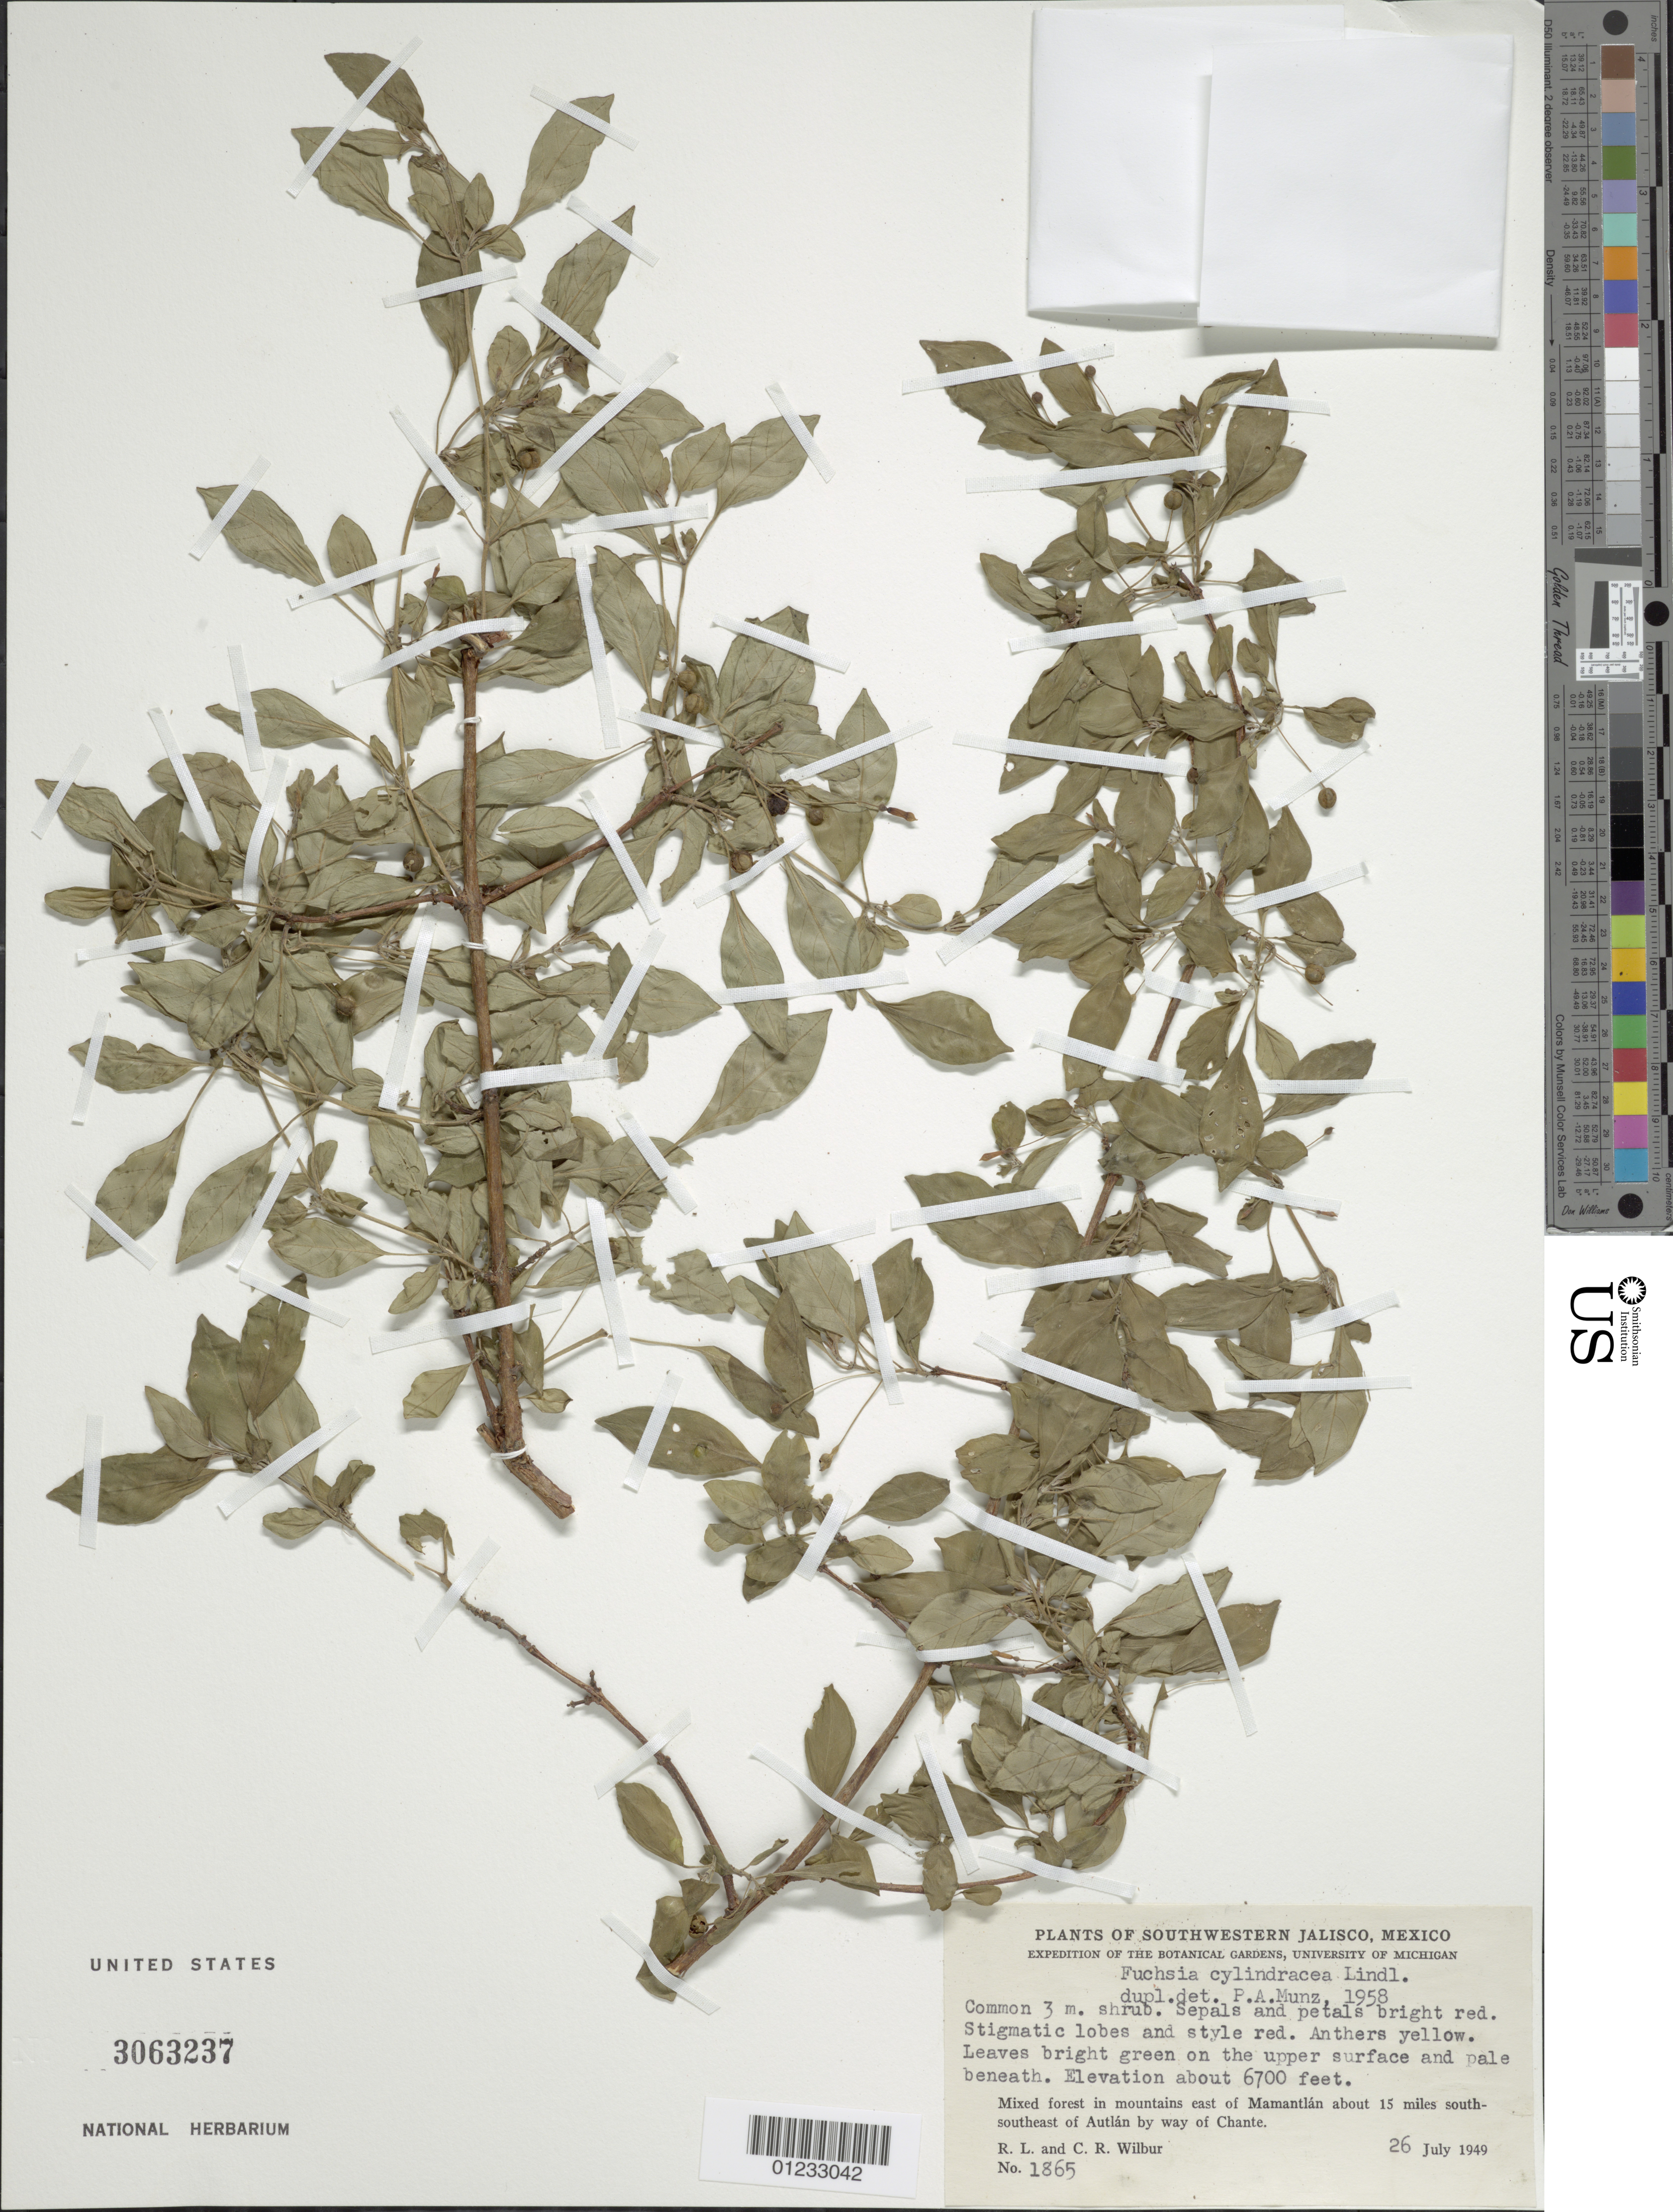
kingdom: Plantae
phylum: Tracheophyta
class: Magnoliopsida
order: Myrtales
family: Onagraceae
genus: Fuchsia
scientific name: Fuchsia cylindracea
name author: Lindl.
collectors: R. L. Wilbur & C. Wilbur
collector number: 1865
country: Mexico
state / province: Jalisco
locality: In moutains east of Mamantlan, about 15 miles SSE of Autlan by way of Chante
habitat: Mixed forest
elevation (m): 2042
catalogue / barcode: US 3063233